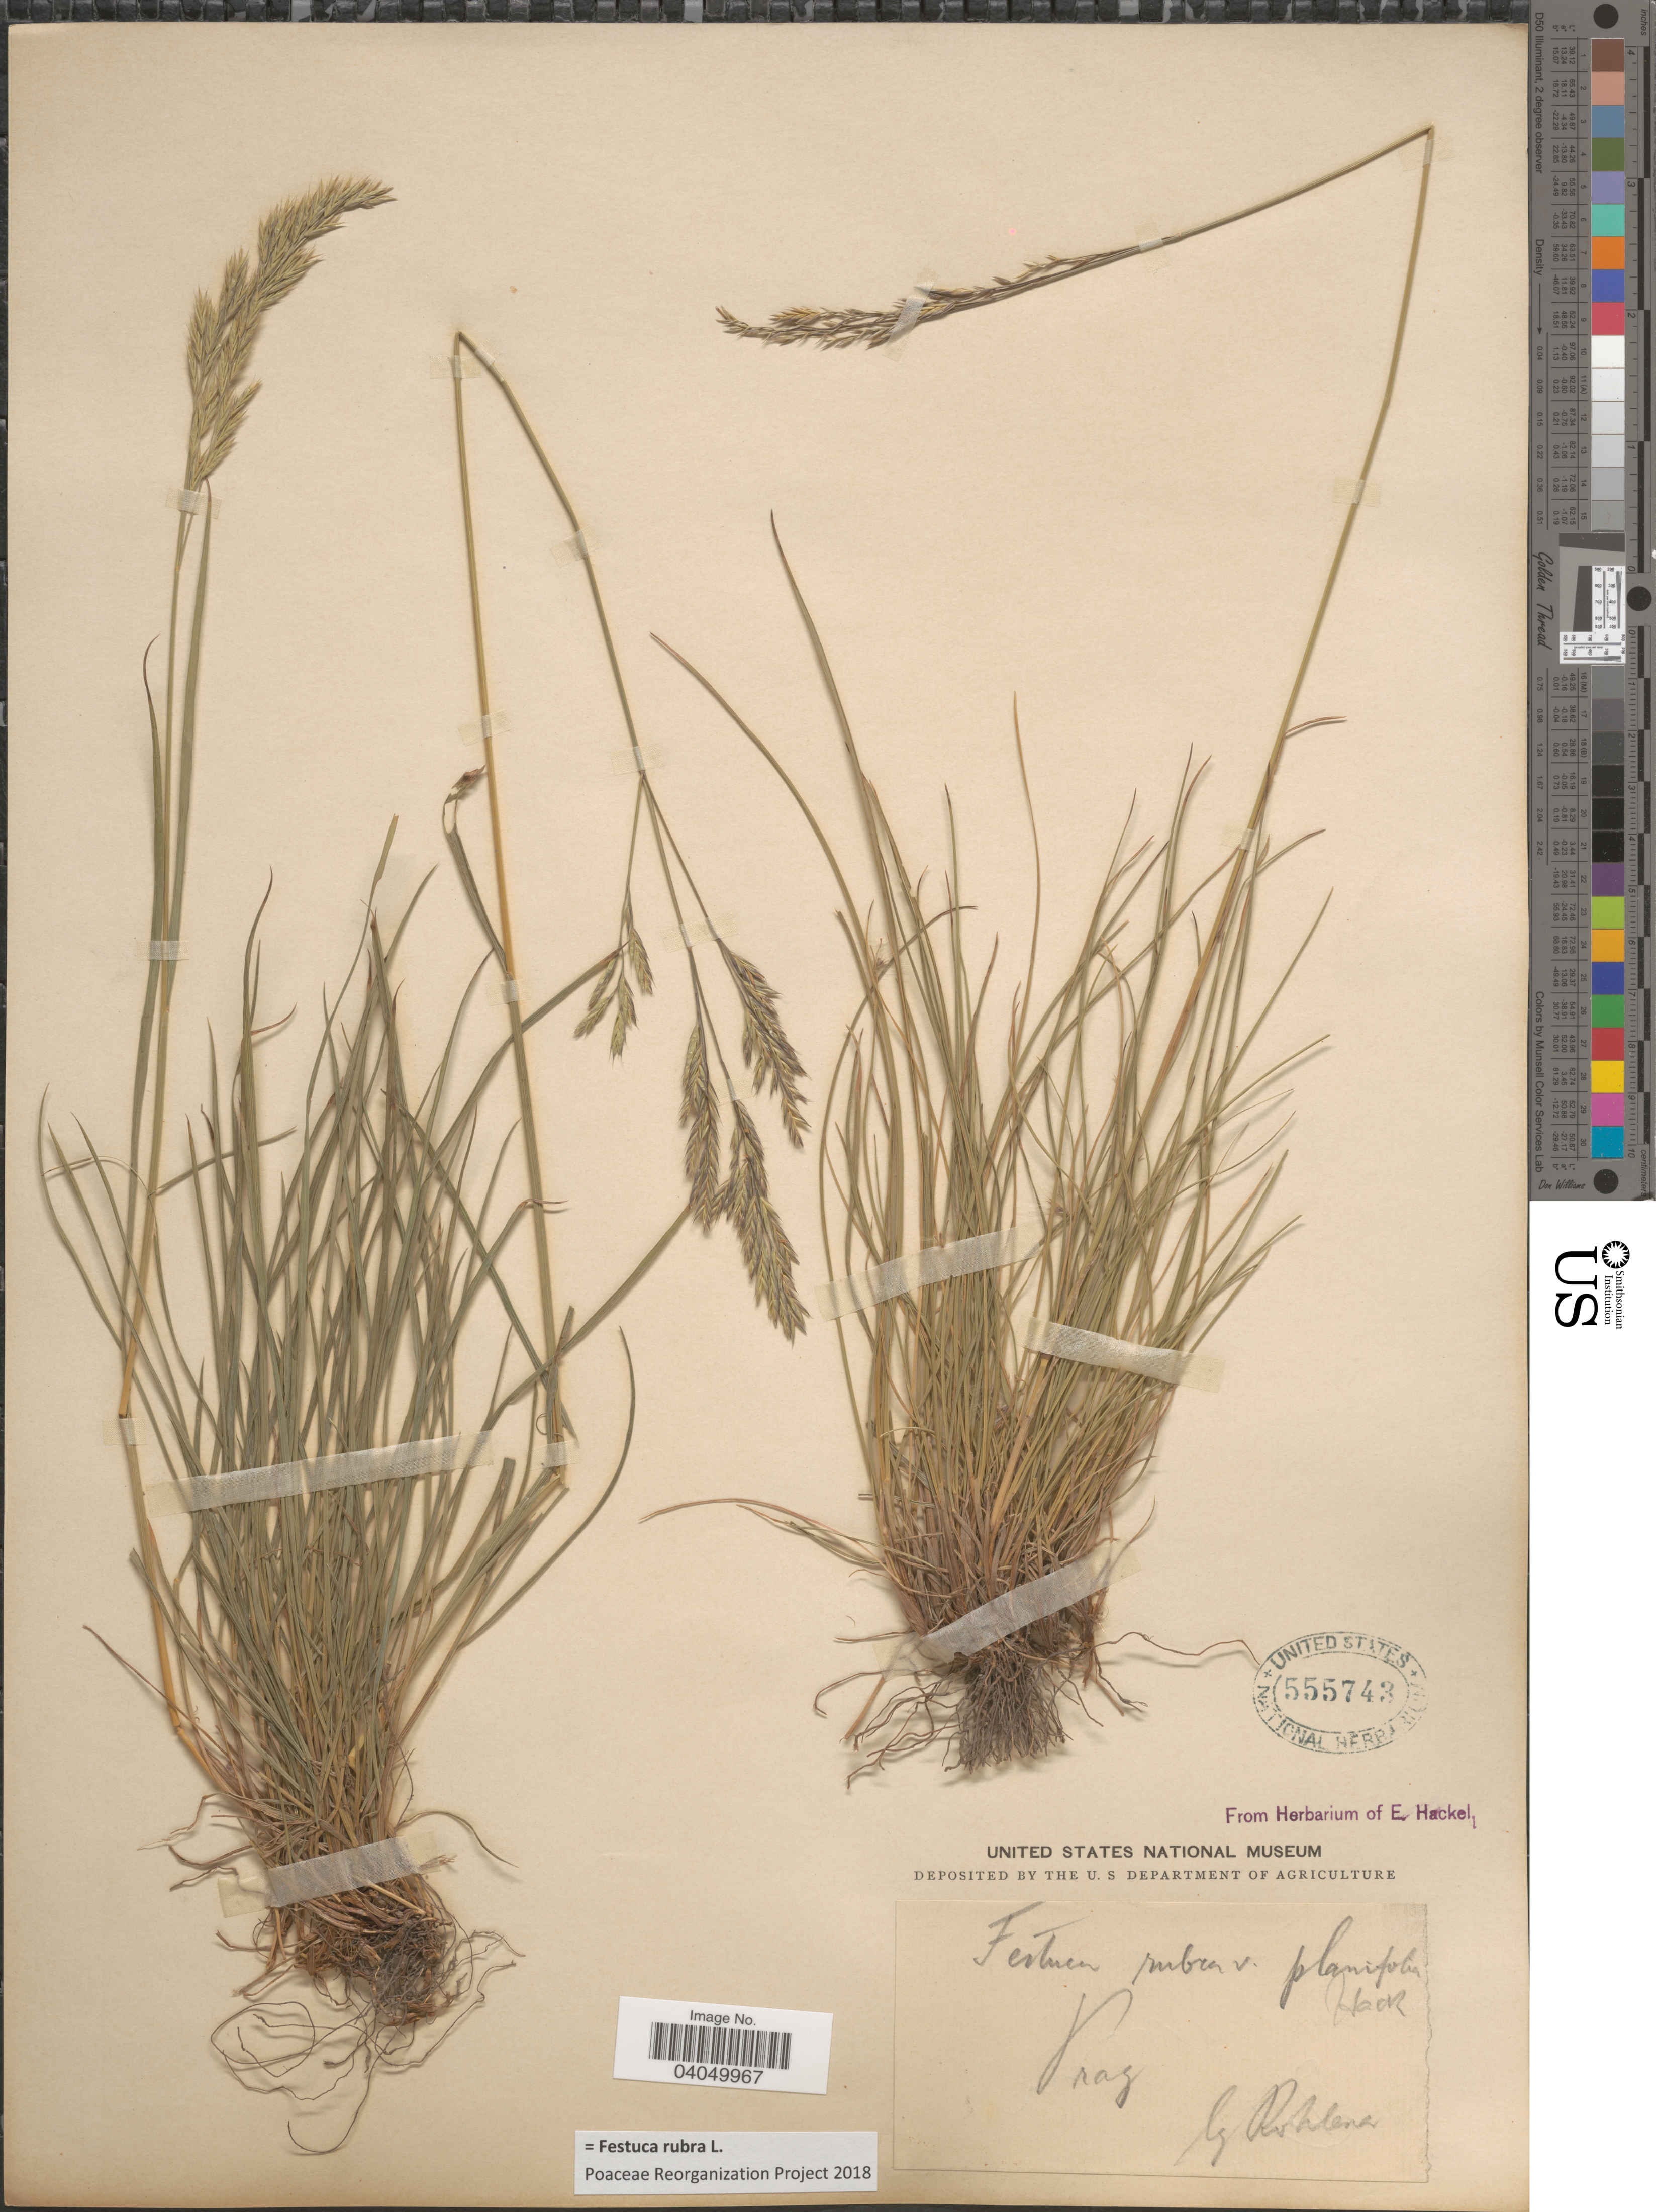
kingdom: Plantae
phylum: Tracheophyta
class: Liliopsida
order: Poales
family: Poaceae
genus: Festuca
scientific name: Festuca rubra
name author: L.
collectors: J. Rohlena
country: Czechia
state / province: Prague, Capital District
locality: Prag.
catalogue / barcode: US 555743